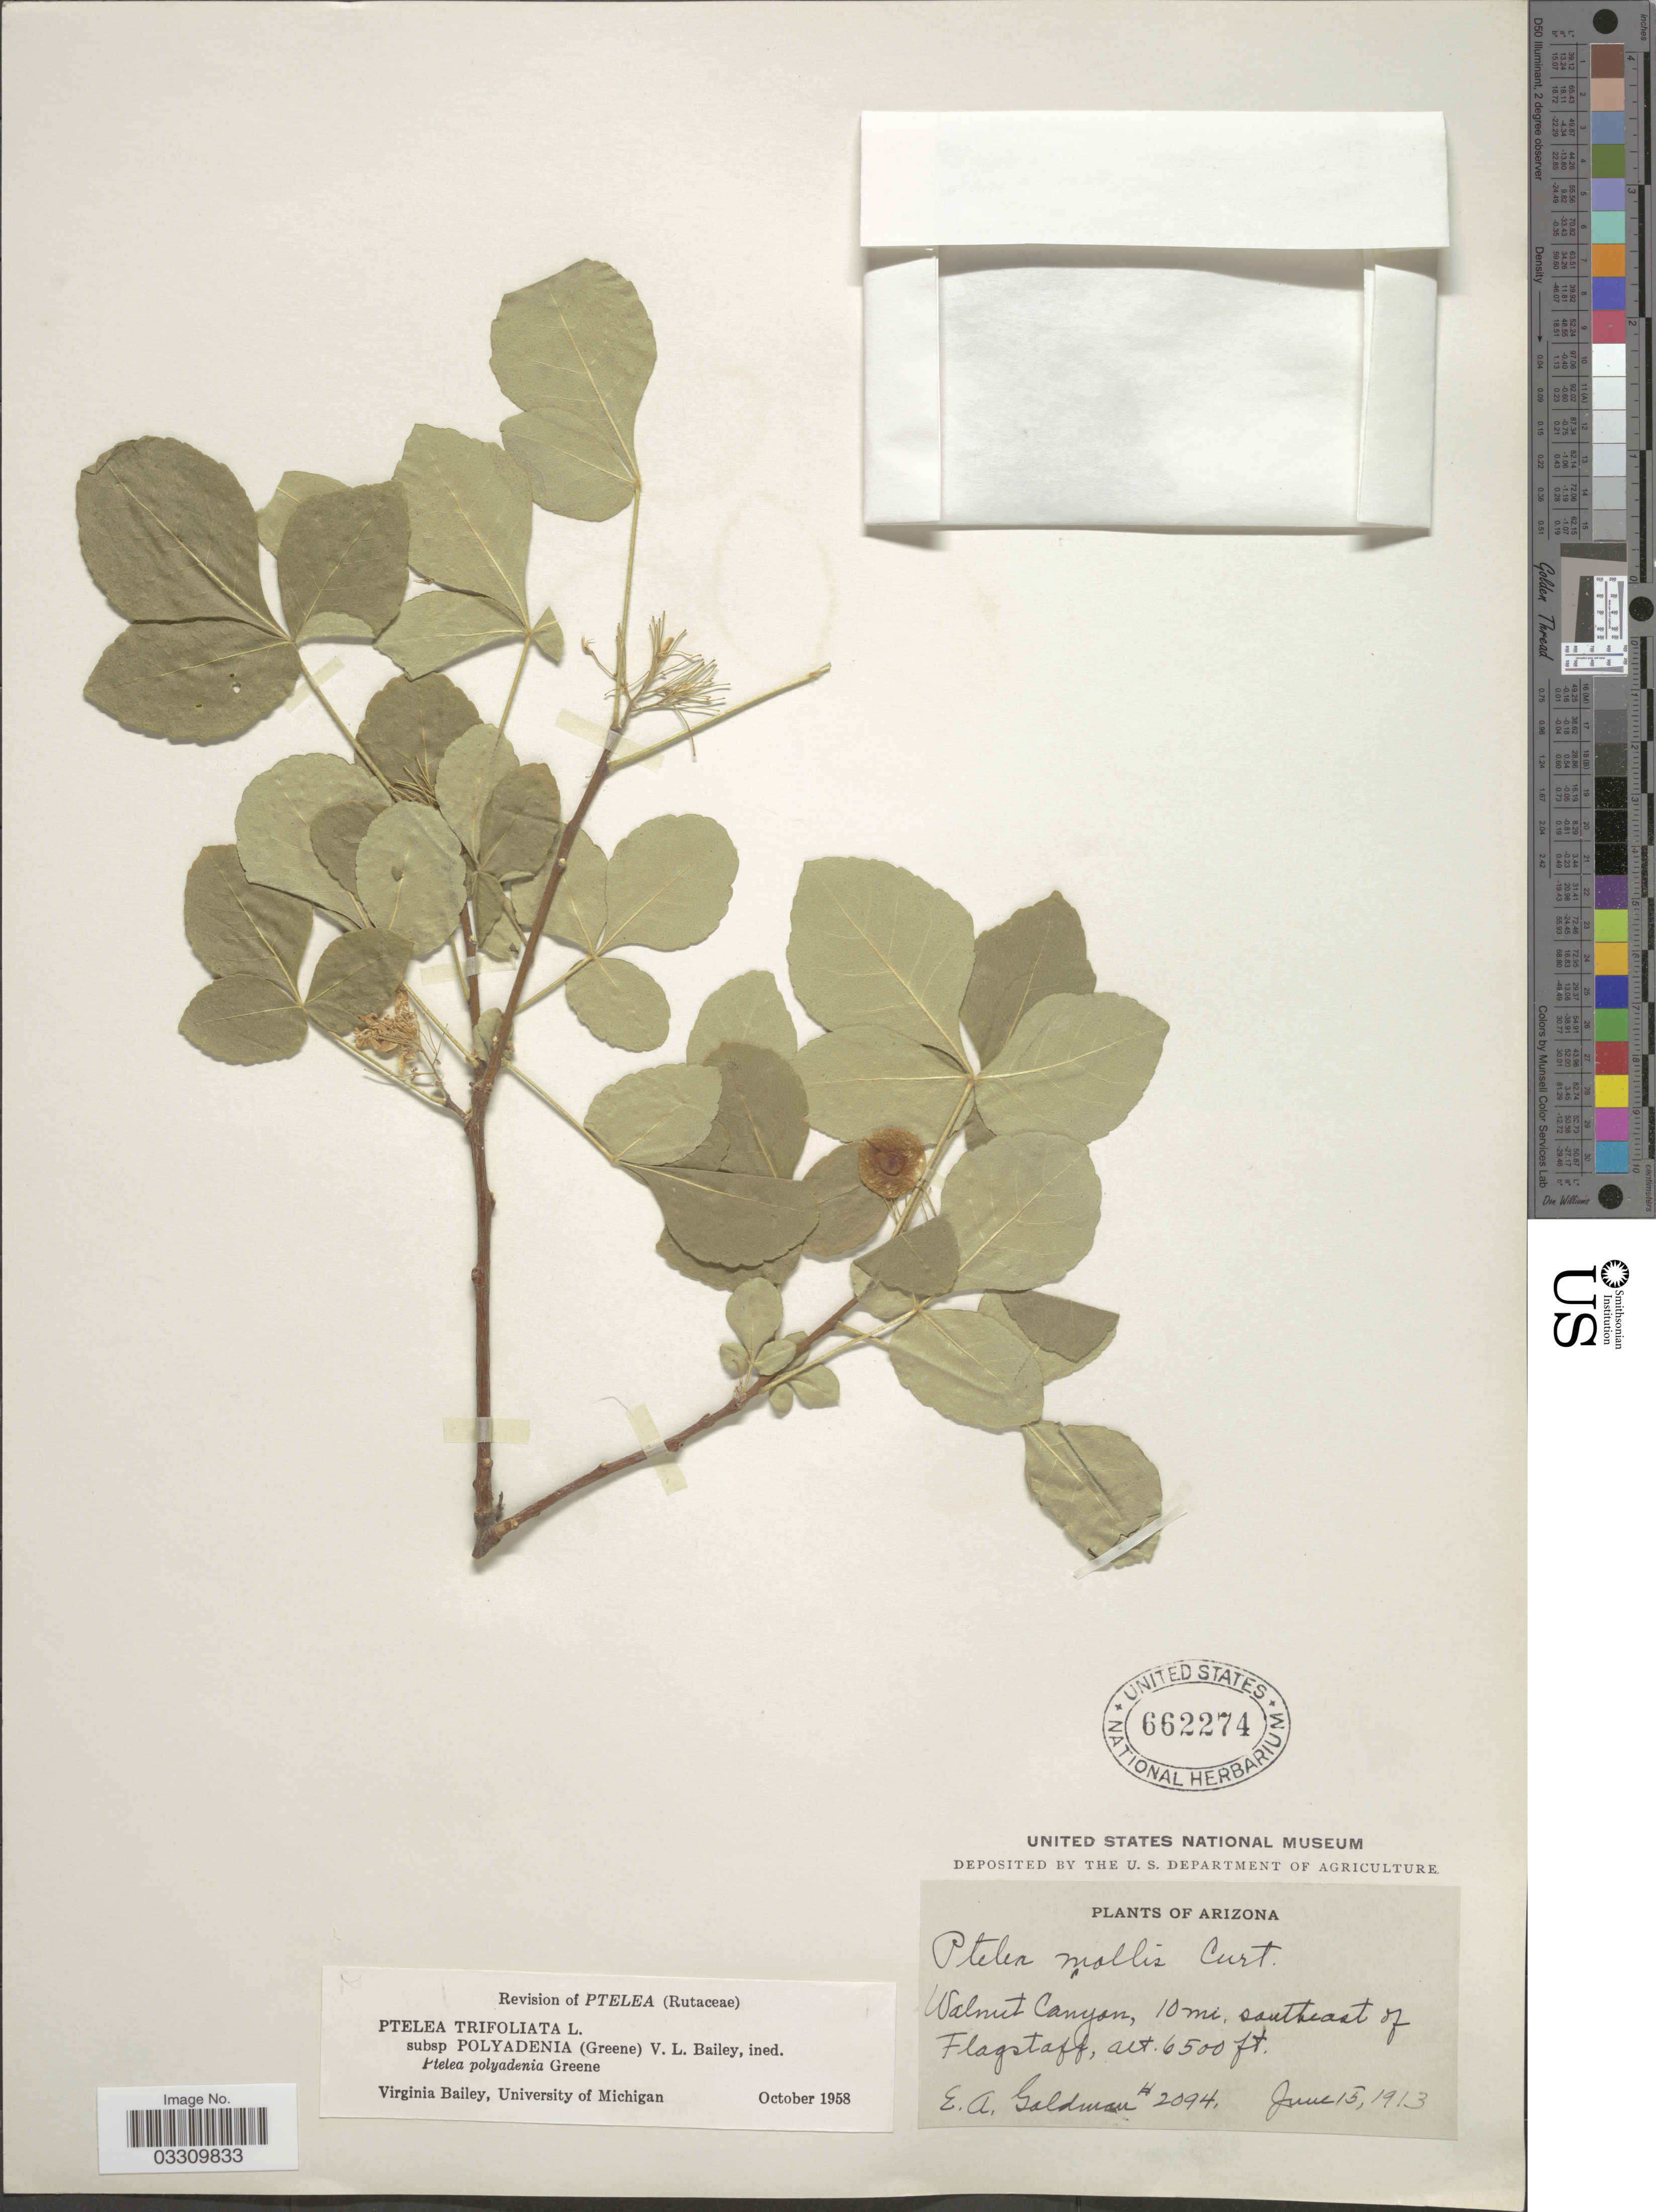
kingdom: Plantae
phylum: Tracheophyta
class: Magnoliopsida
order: Sapindales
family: Rutaceae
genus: Ptelea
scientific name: Ptelea trifoliata subsp. polyadenia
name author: (Greene) V. L. Bailey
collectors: E. A. Goldman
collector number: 2094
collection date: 1913-06-15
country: United States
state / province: Arizona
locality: Walnut Canyon, 10 mi. southeast of Flagstaff.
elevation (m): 1981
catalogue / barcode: US 662274